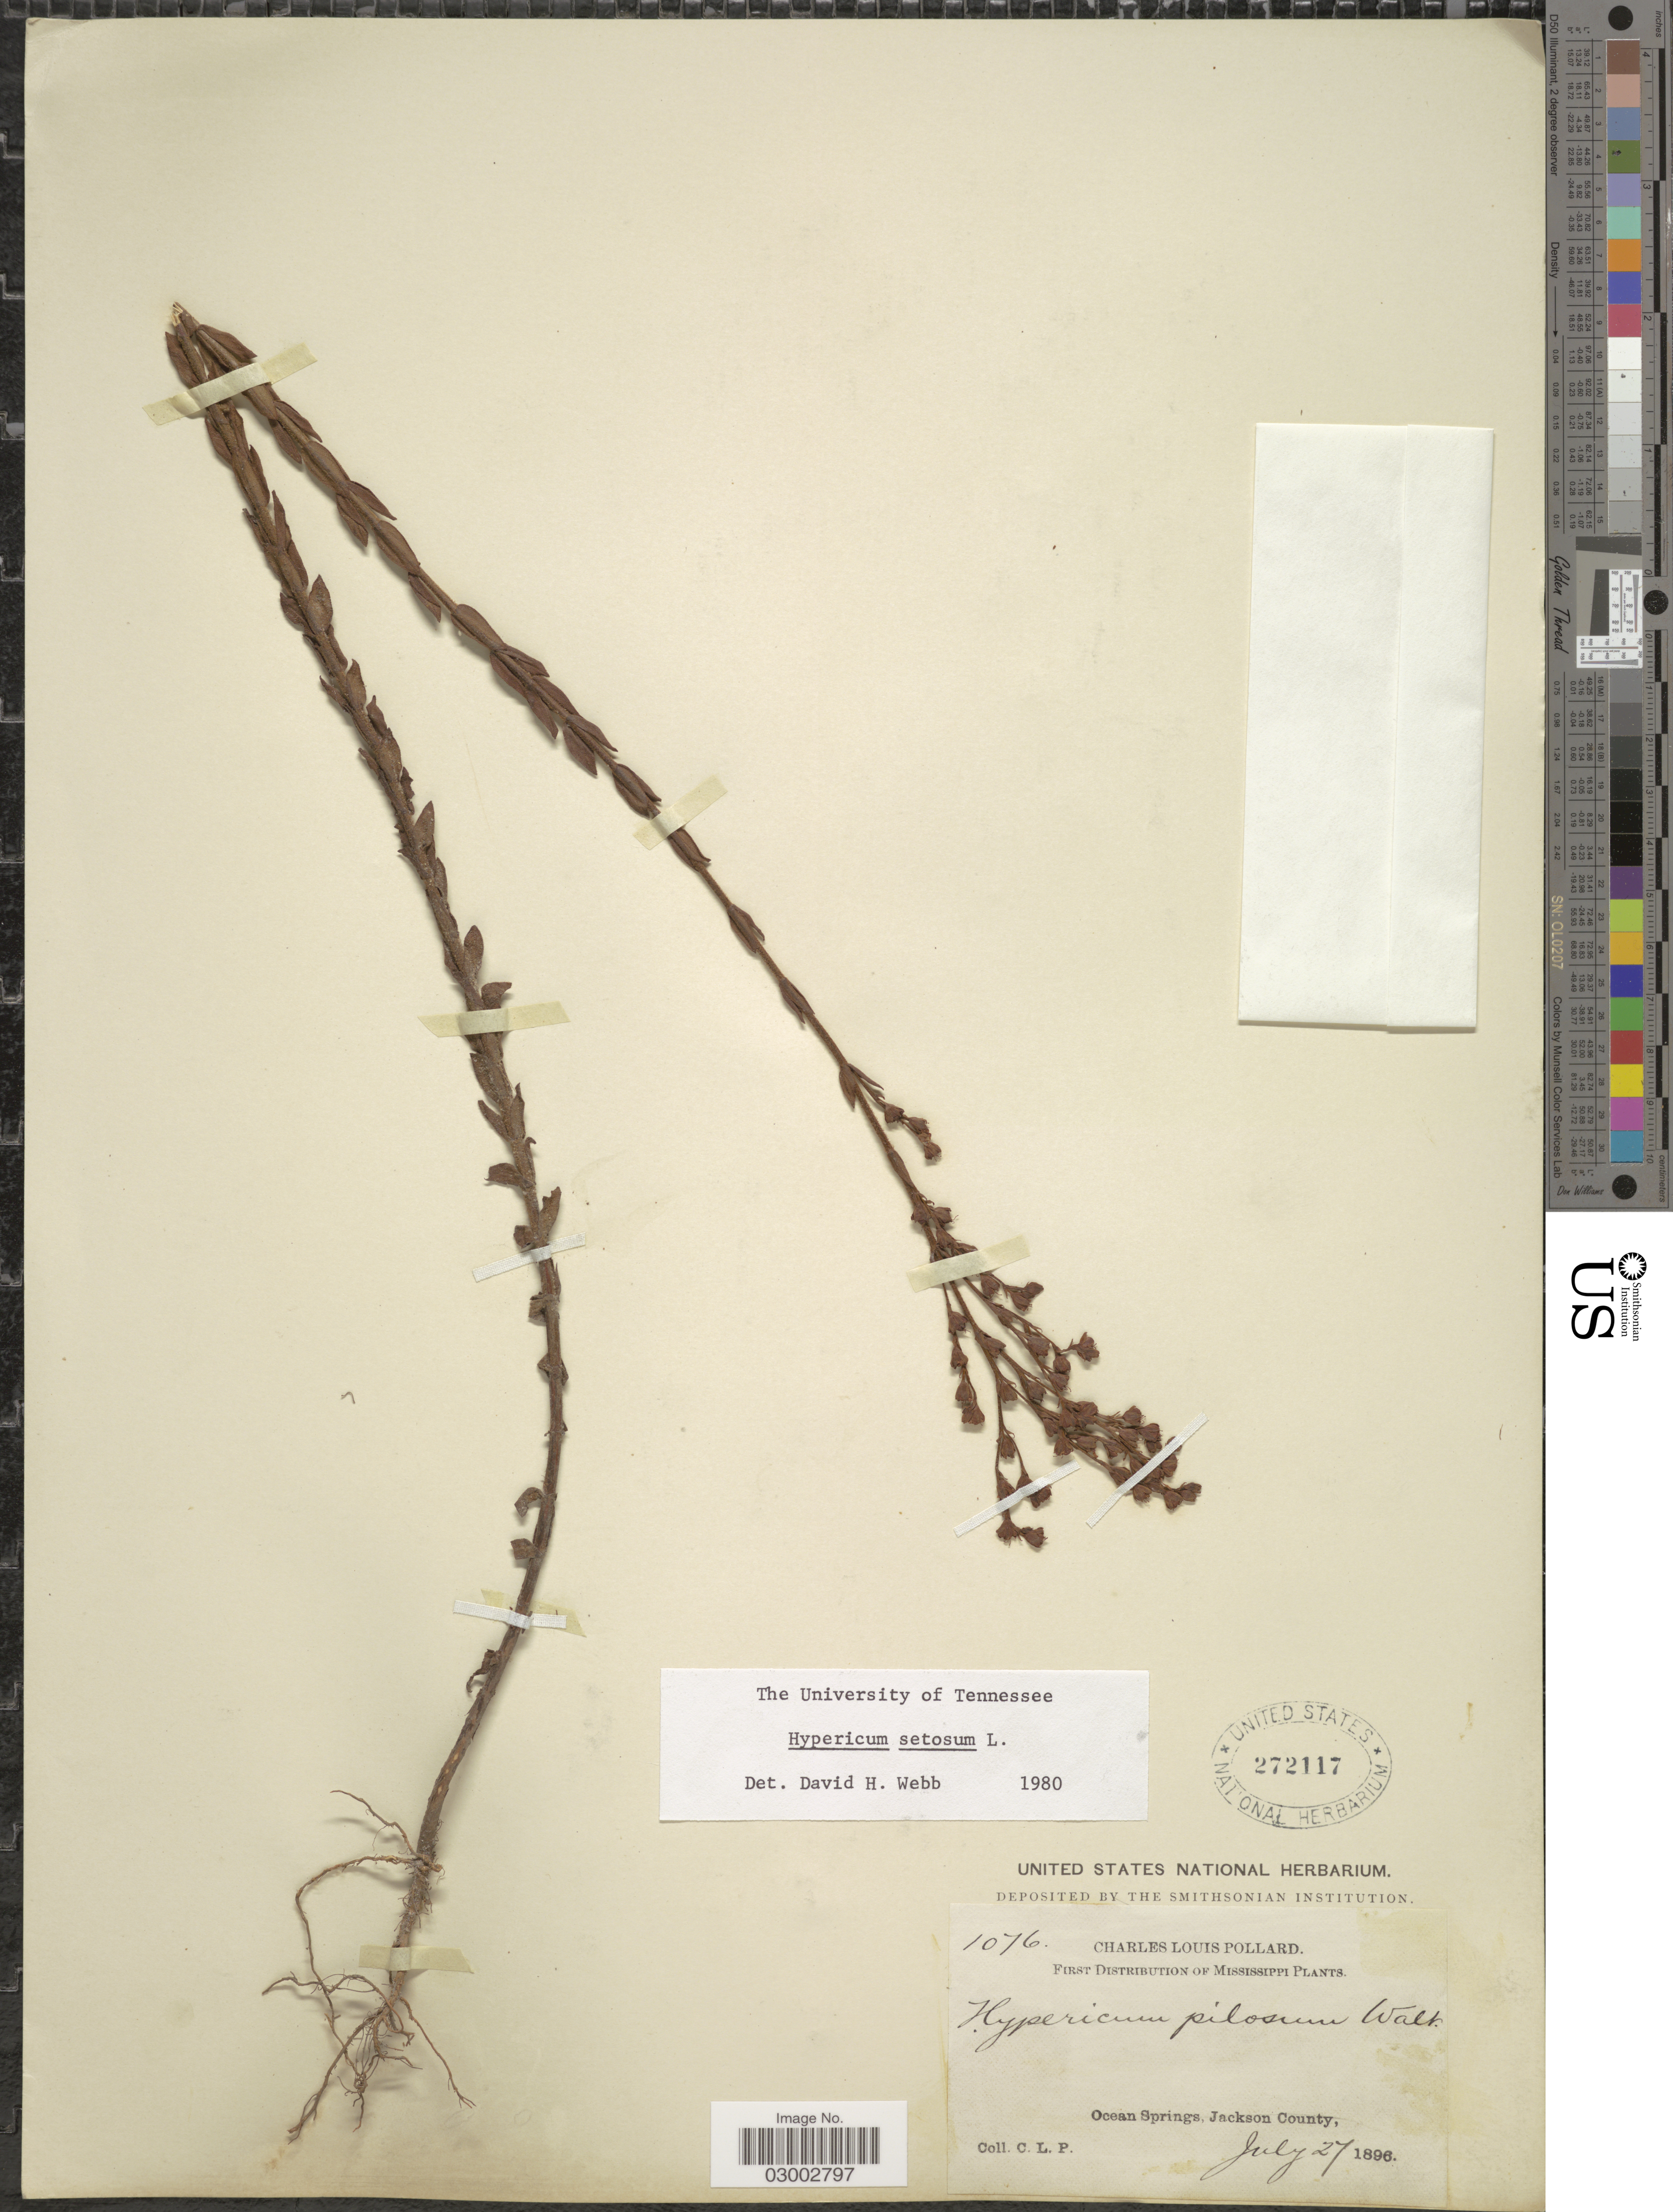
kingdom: Plantae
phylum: Tracheophyta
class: Magnoliopsida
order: Malpighiales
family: Hypericaceae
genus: Hypericum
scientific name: Hypericum setosum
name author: L.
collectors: C. L. Pollard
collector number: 1076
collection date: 1896-07-27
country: United States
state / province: Mississippi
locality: Ocean Springs, Jackson County.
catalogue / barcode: US 272117